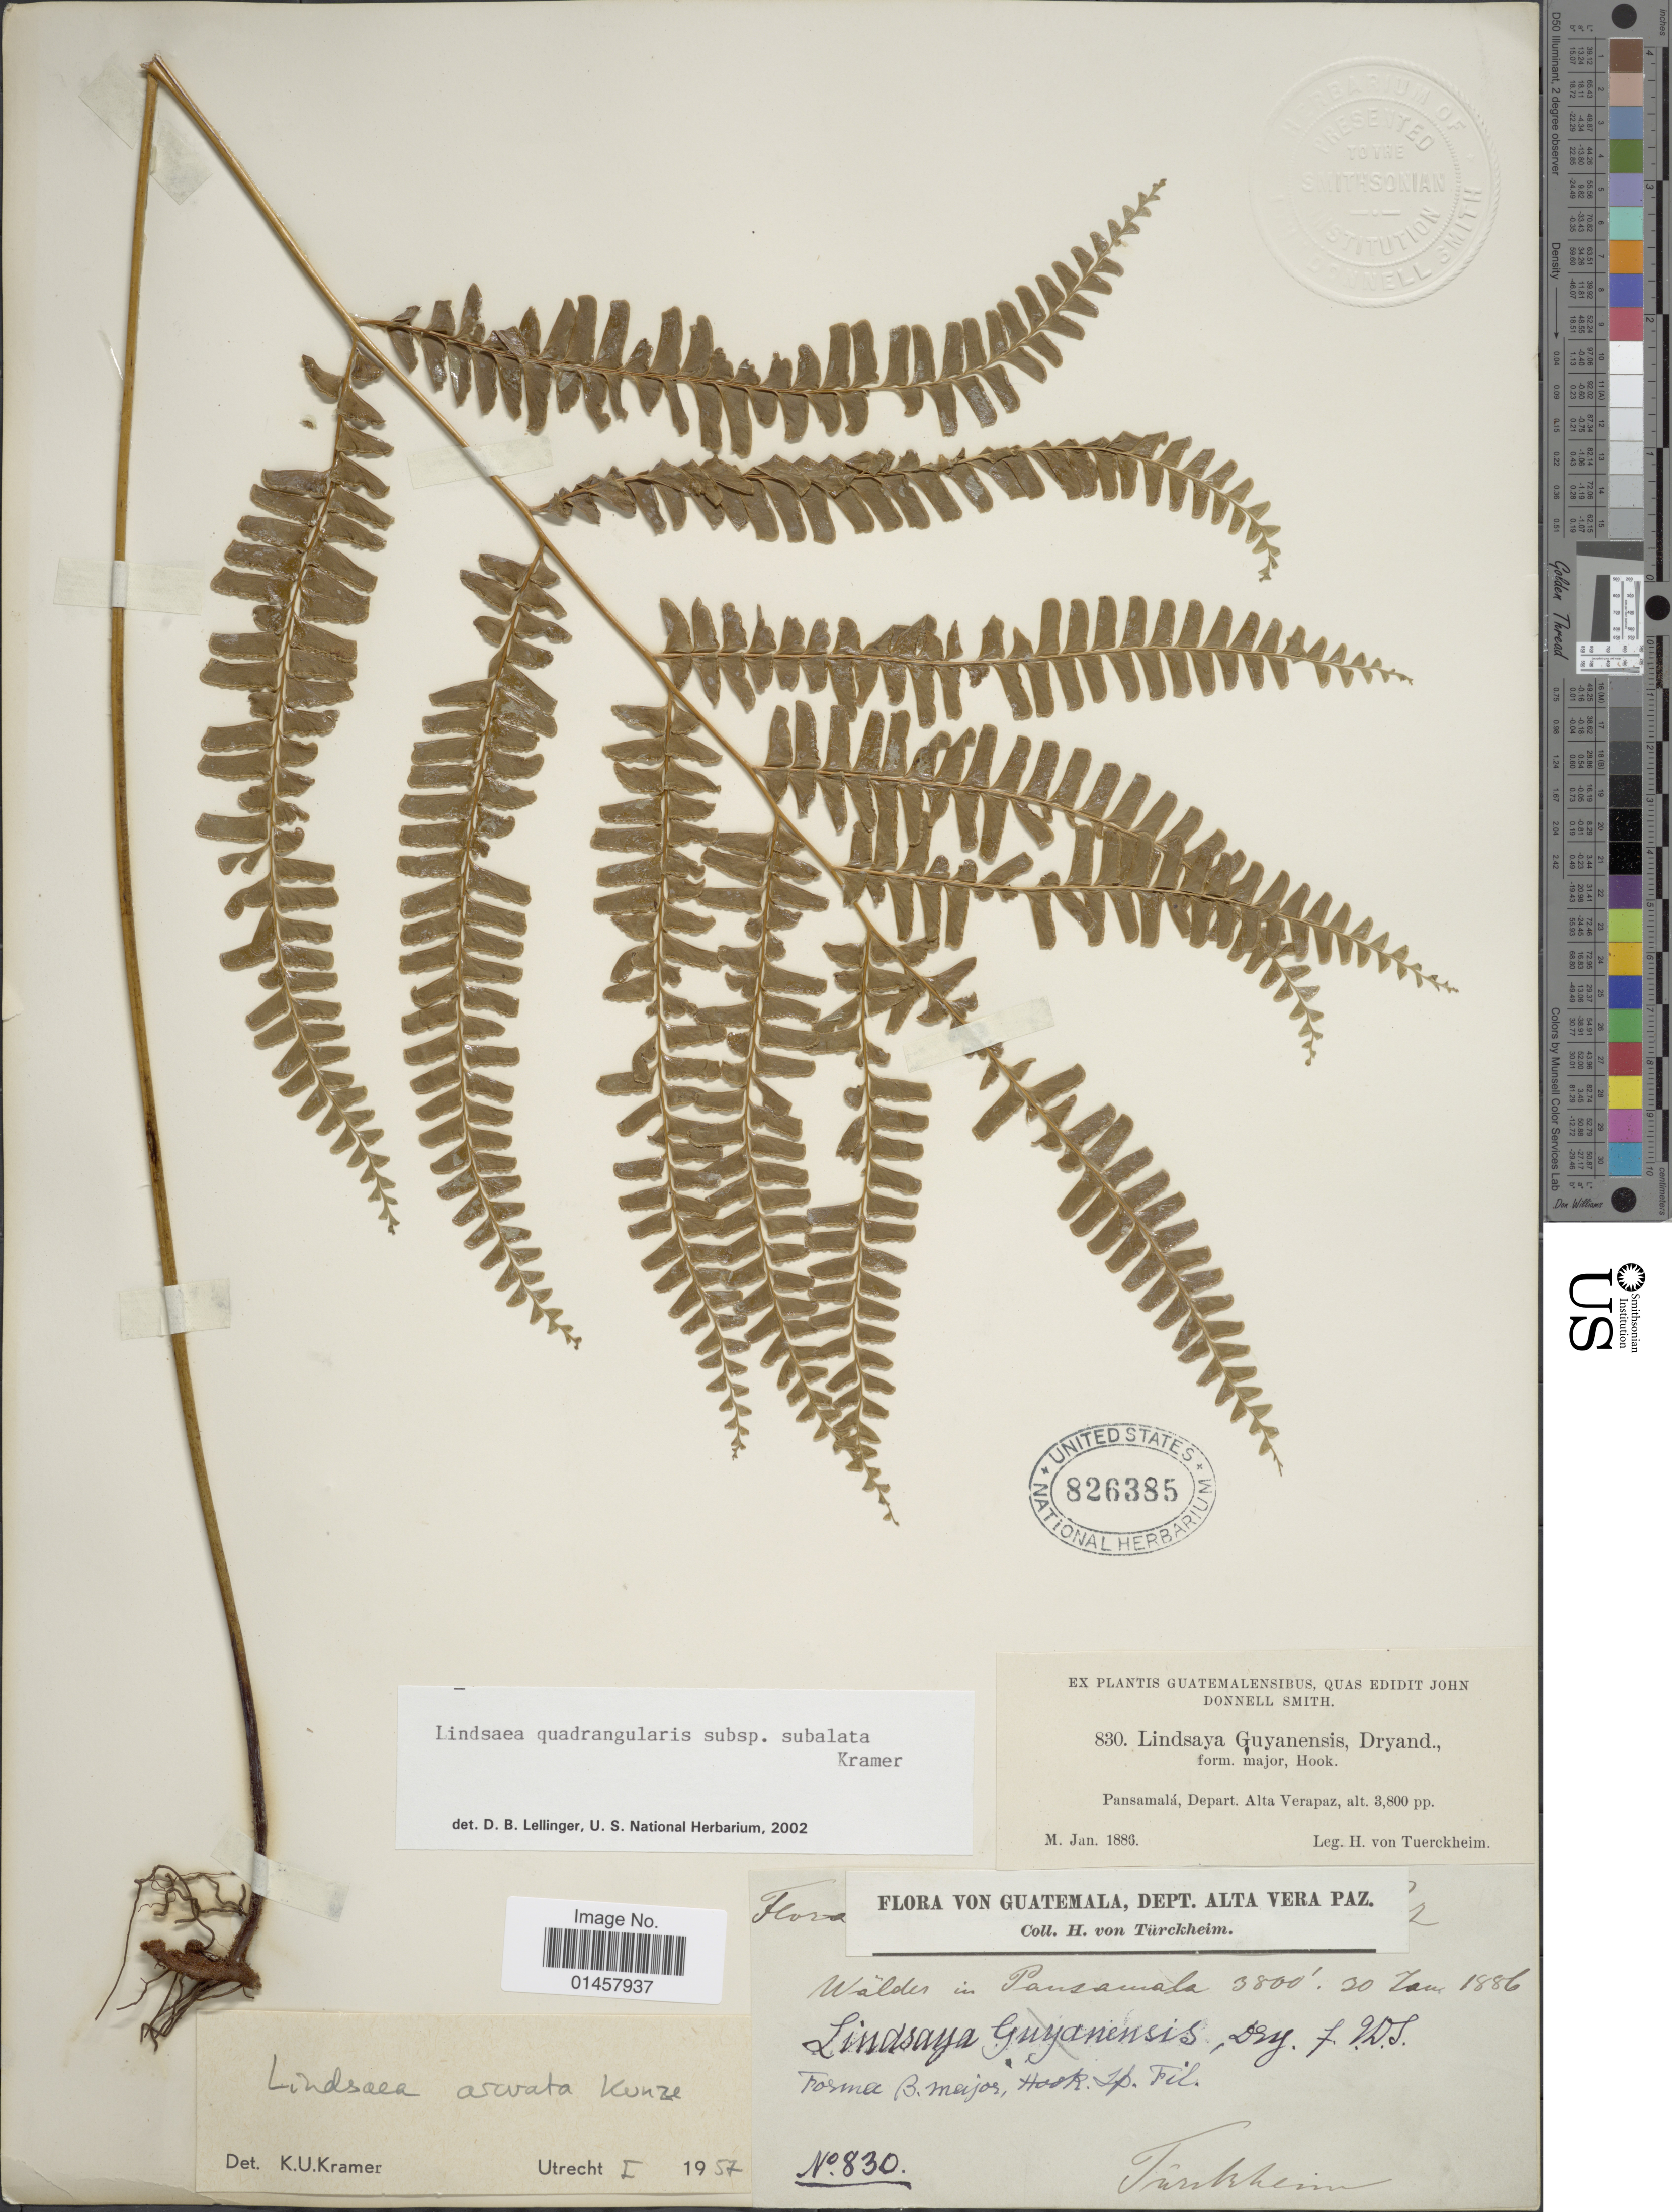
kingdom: Plantae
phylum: Tracheophyta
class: Polypodiopsida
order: Polypodiales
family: Lindsaeaceae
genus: Lindsaea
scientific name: Lindsaea quadrangularis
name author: Raddi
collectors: H. von Tuerckheim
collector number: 830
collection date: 1886-01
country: Guatemala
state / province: Alta Verapaz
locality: Pansamalá, Depart. Alta Verapaz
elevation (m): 1158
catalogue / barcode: US 826385